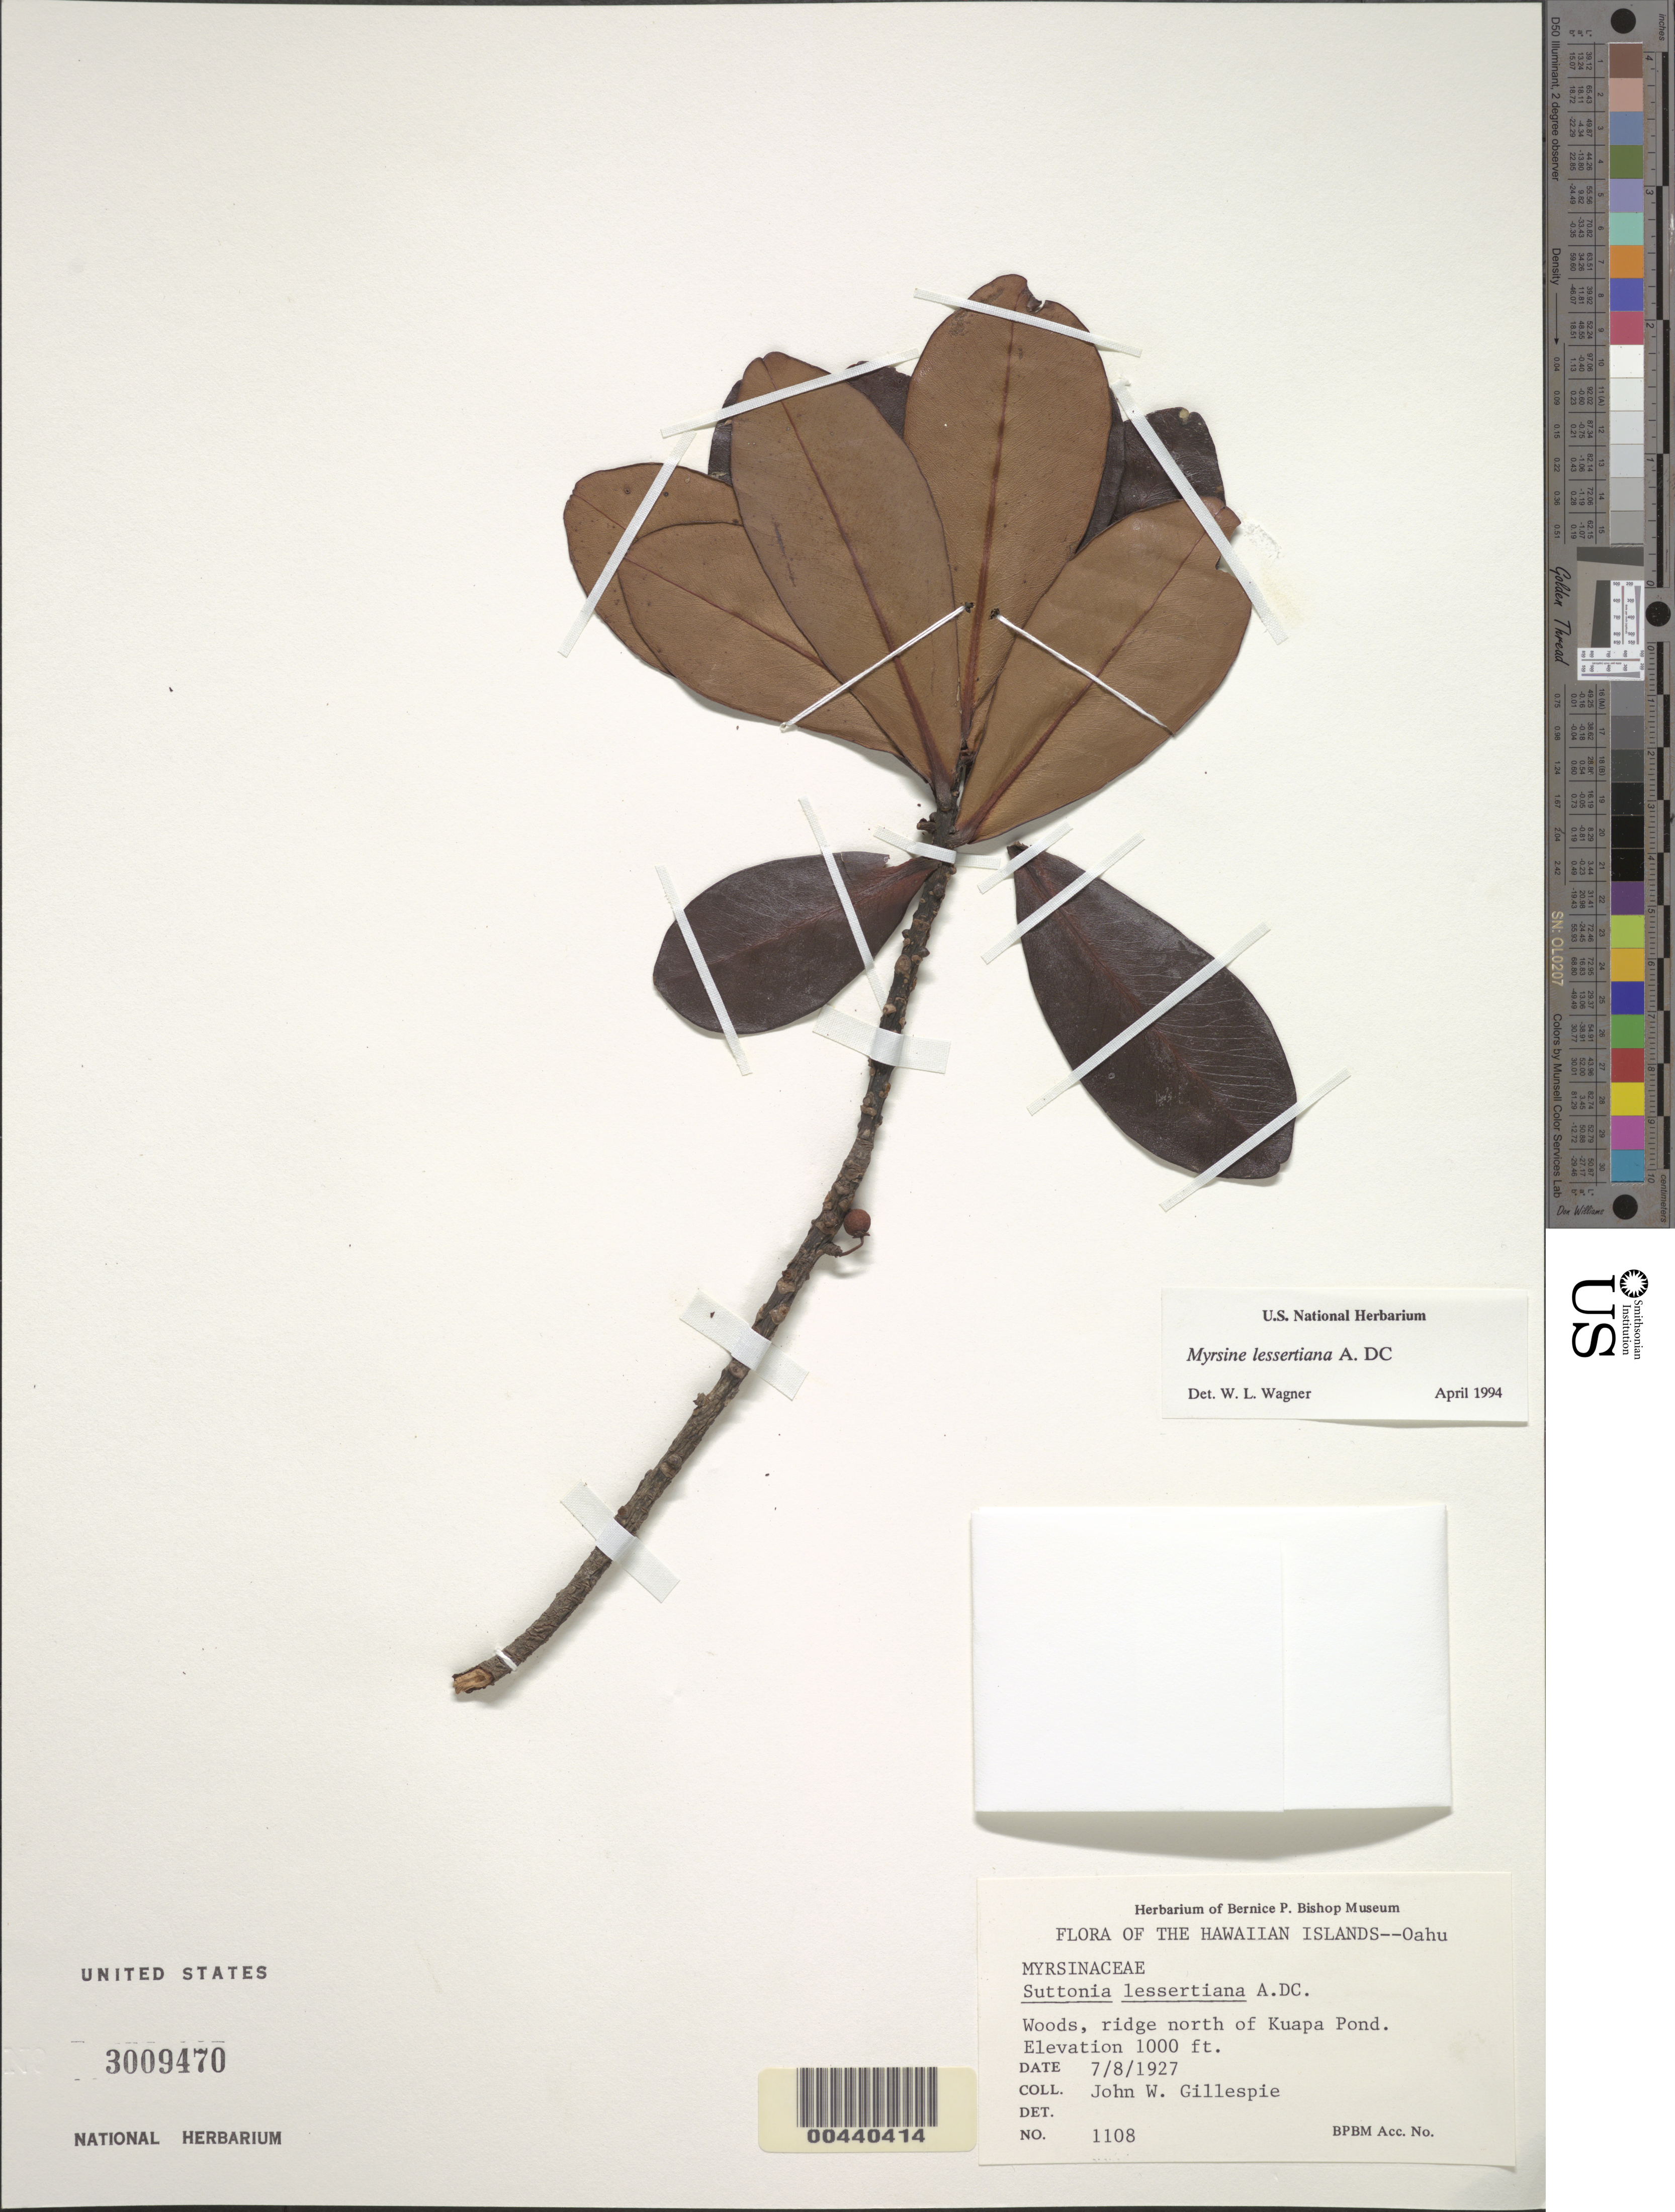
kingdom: Plantae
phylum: Tracheophyta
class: Magnoliopsida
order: Ericales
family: Primulaceae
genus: Myrsine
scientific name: Myrsine lessertiana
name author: A. DC.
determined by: Wagner, W. L., (BOT), Smithsonian Institution - National Museum of Natural History (UNITED STATES)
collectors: J. W. Gillespie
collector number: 1108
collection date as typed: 8 Jul 1927 or 7 Aug 1927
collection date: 1927-07-08 or 1927-08-07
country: United States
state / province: Hawaii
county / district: Honolulu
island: Oahu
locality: Woods, ridge north of Kuapa Pond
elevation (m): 305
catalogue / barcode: US 3009470